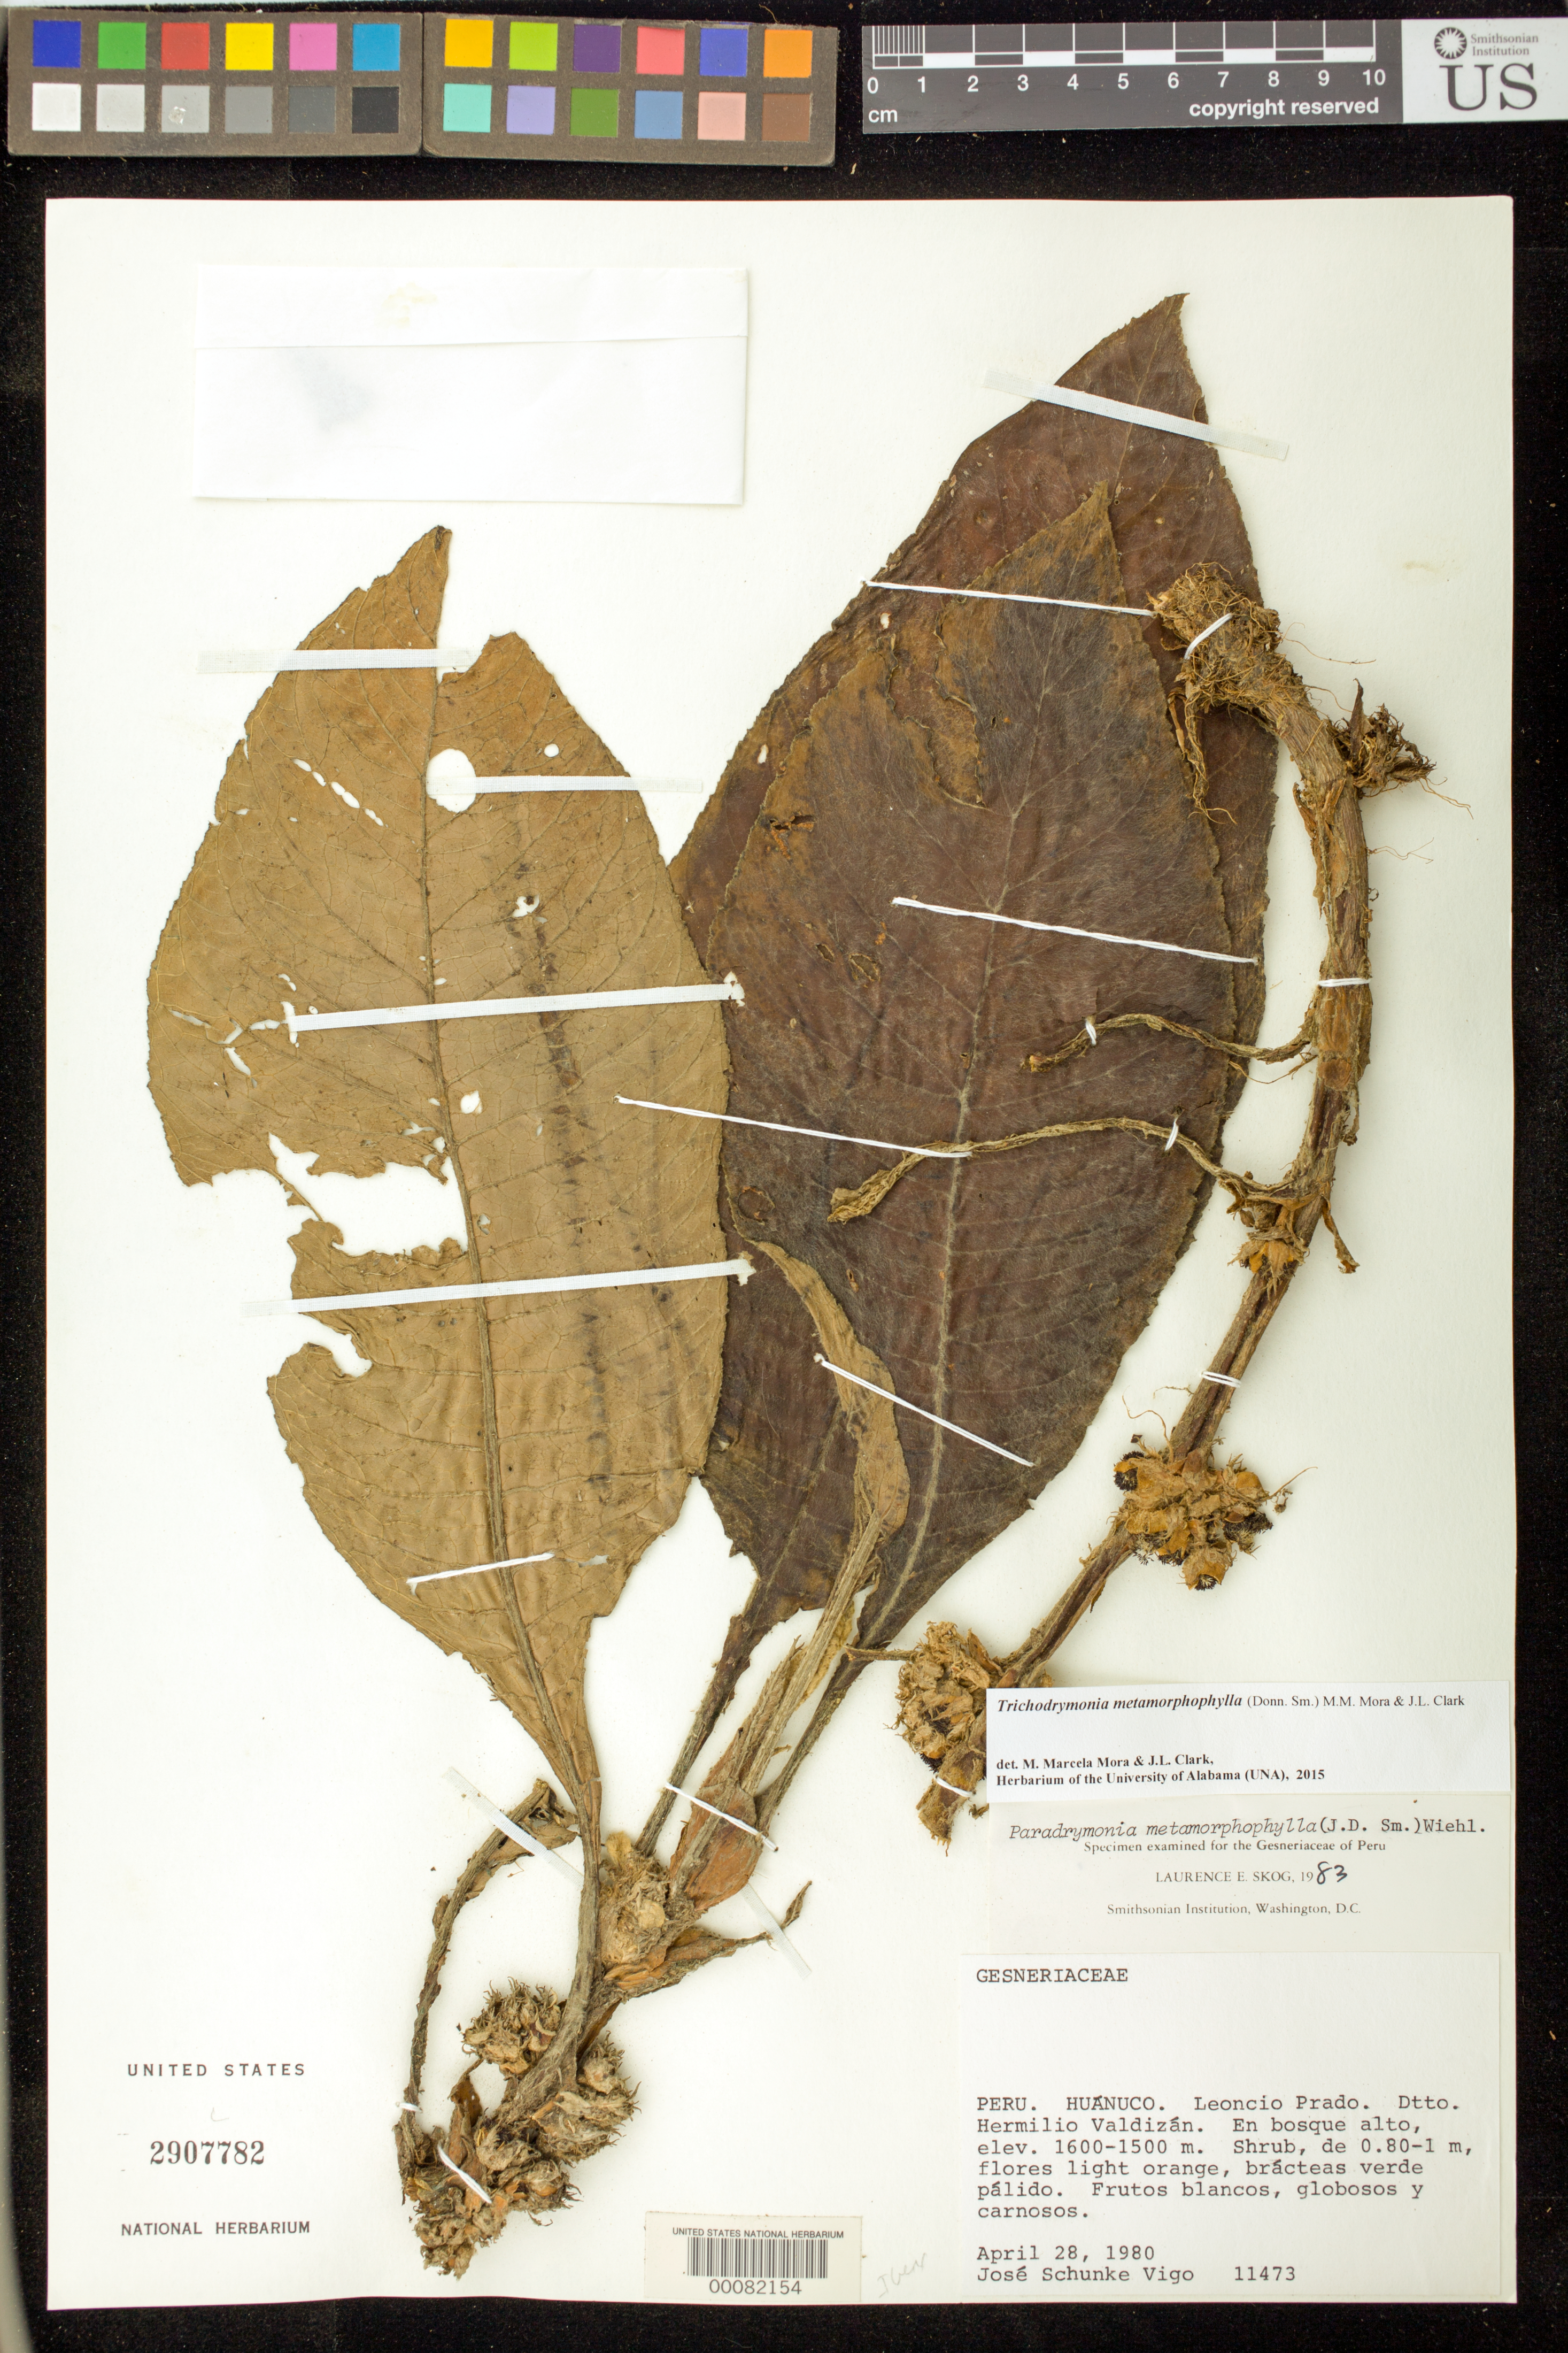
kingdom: Plantae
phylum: Tracheophyta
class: Magnoliopsida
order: Lamiales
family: Gesneriaceae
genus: Trichodrymonia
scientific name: Trichodrymonia metamorphophylla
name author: (Donn. Sm.) M.M. Mora & J.L. Clark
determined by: Mora, M. M.; Clark, J. L.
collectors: J. Schunke Vigo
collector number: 11473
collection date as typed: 28 Apr 1980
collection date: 1980-04-28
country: Peru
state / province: Huánuco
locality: Prov. Leoncio Prado; Dtto Hermilio Valdizan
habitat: Tall forest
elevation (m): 1500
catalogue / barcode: US 2907782